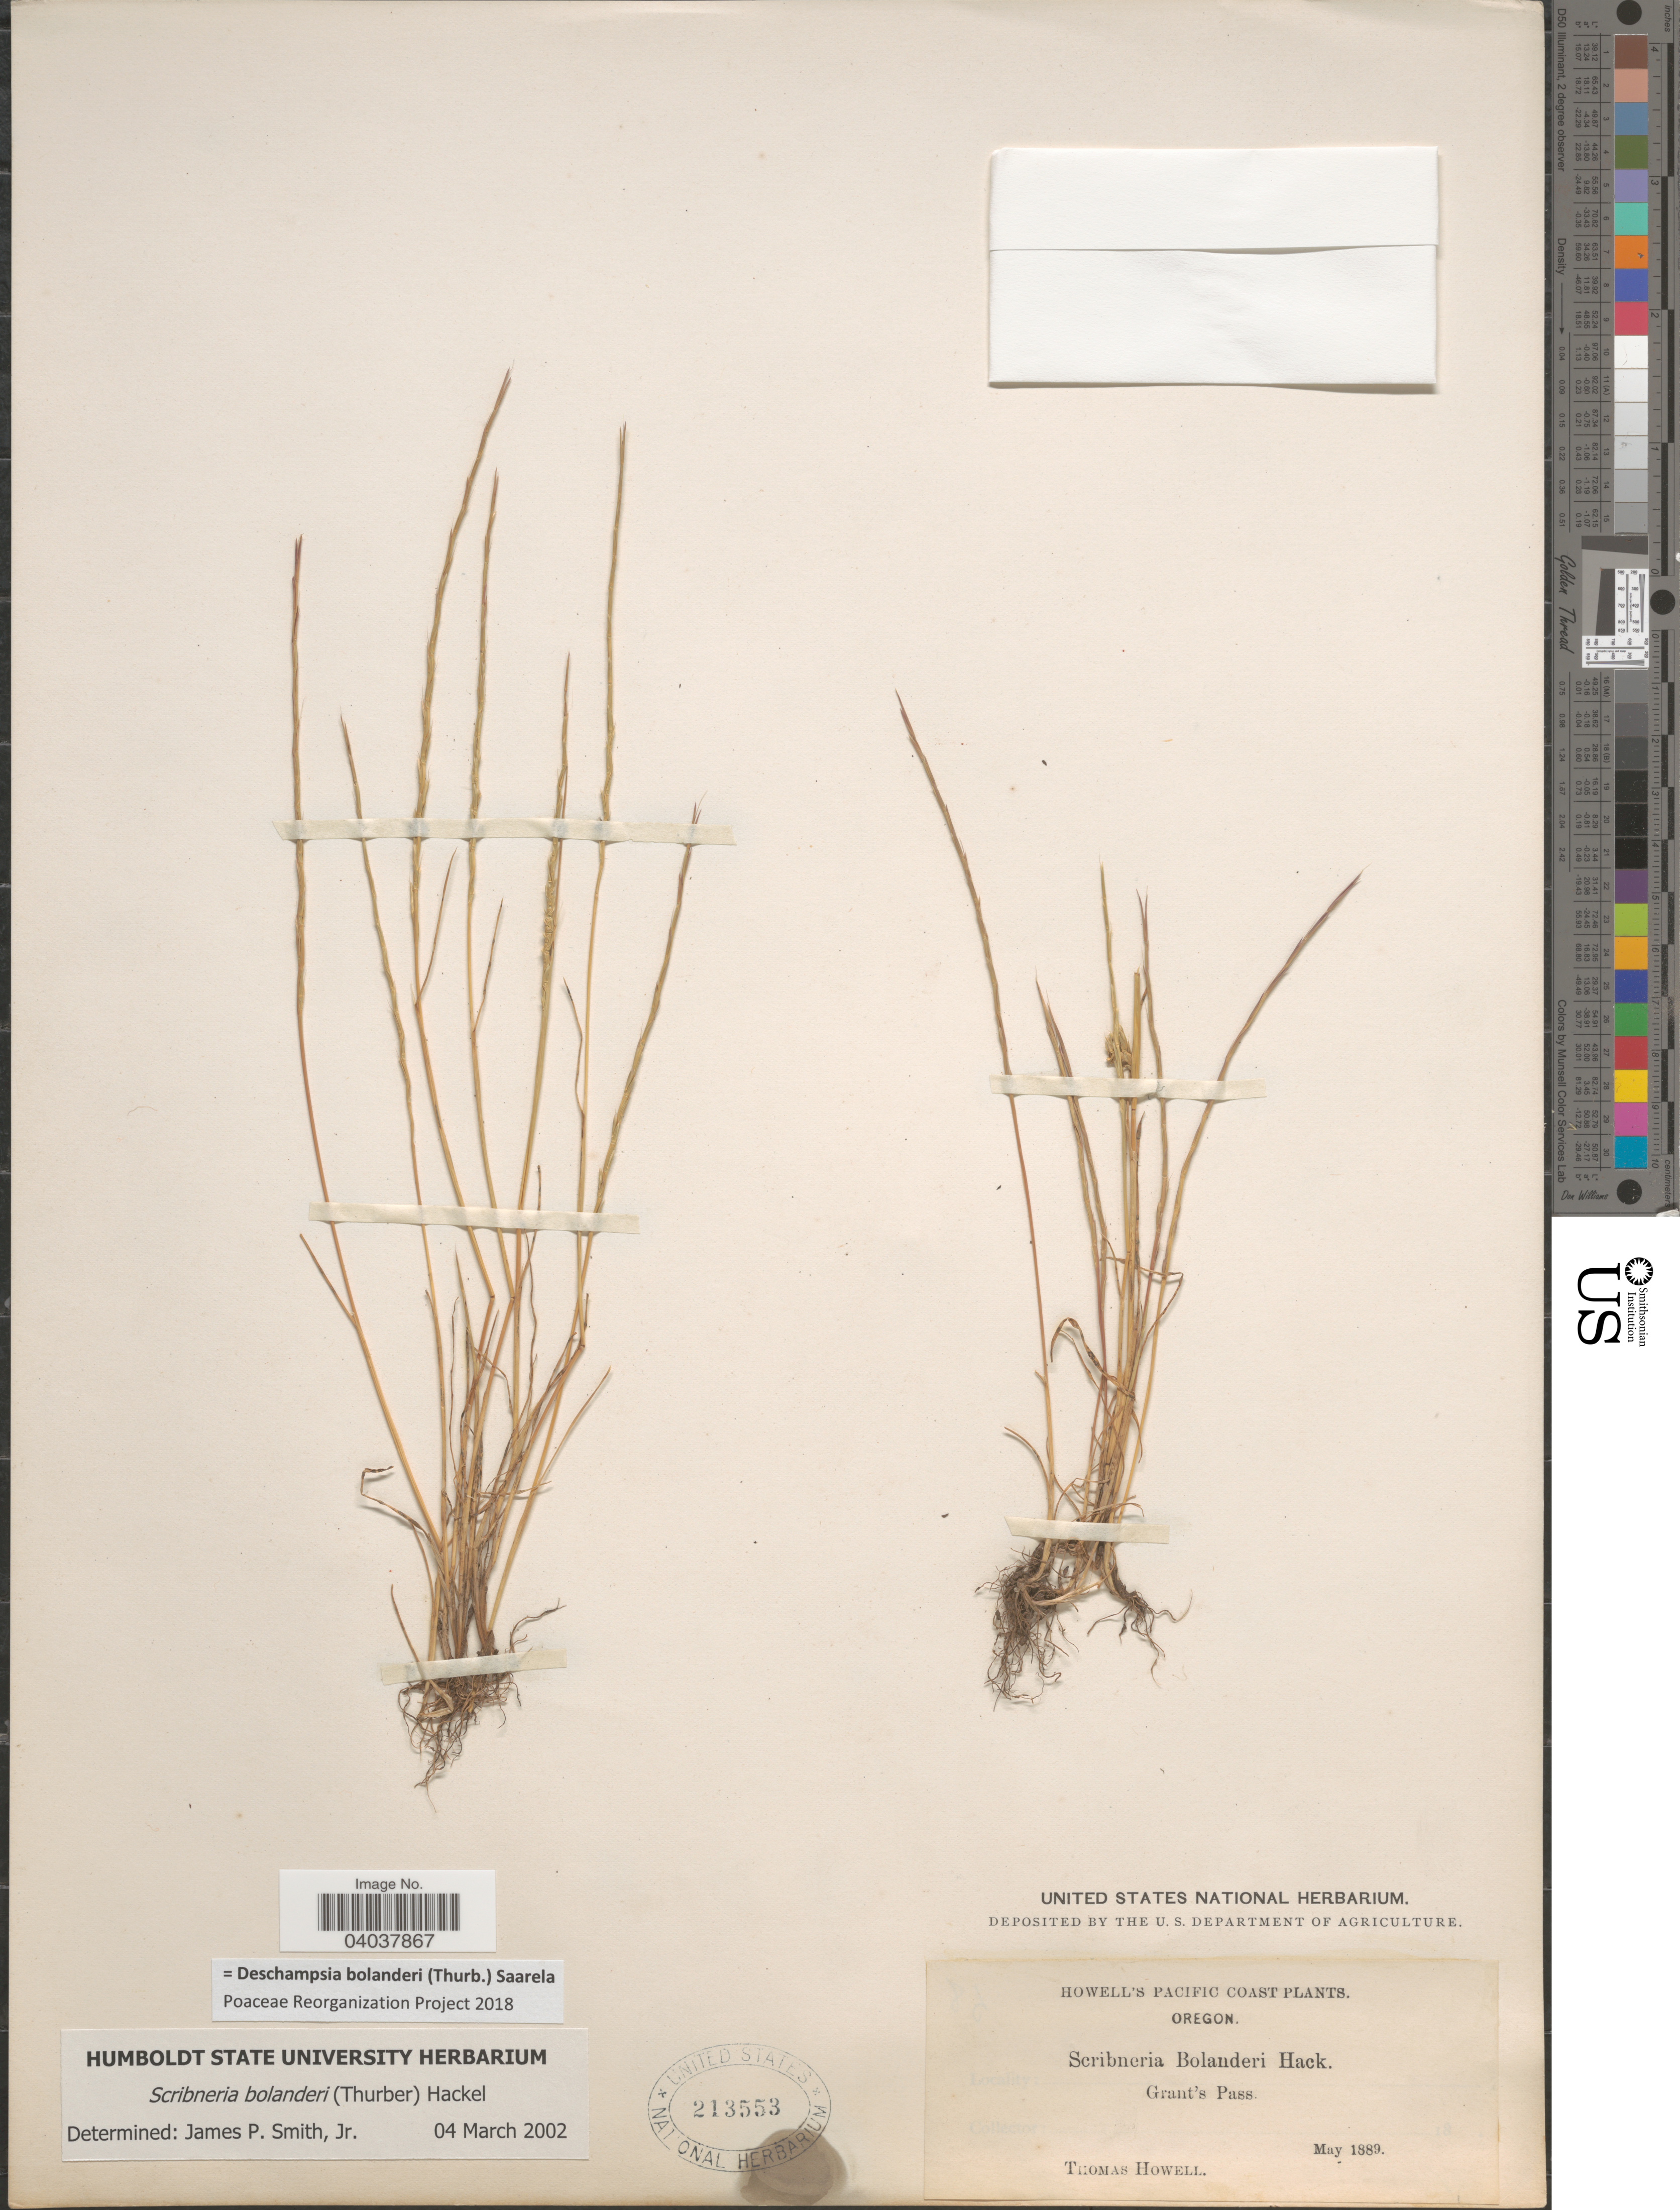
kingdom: Plantae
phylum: Tracheophyta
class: Liliopsida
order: Poales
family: Poaceae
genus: Deschampsia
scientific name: Deschampsia bolanderi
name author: (Thurb.) Saarela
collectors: T. Howell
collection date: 1889-05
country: United States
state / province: Oregon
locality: Pacific Coast. Grant's Pass.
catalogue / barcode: US 213553